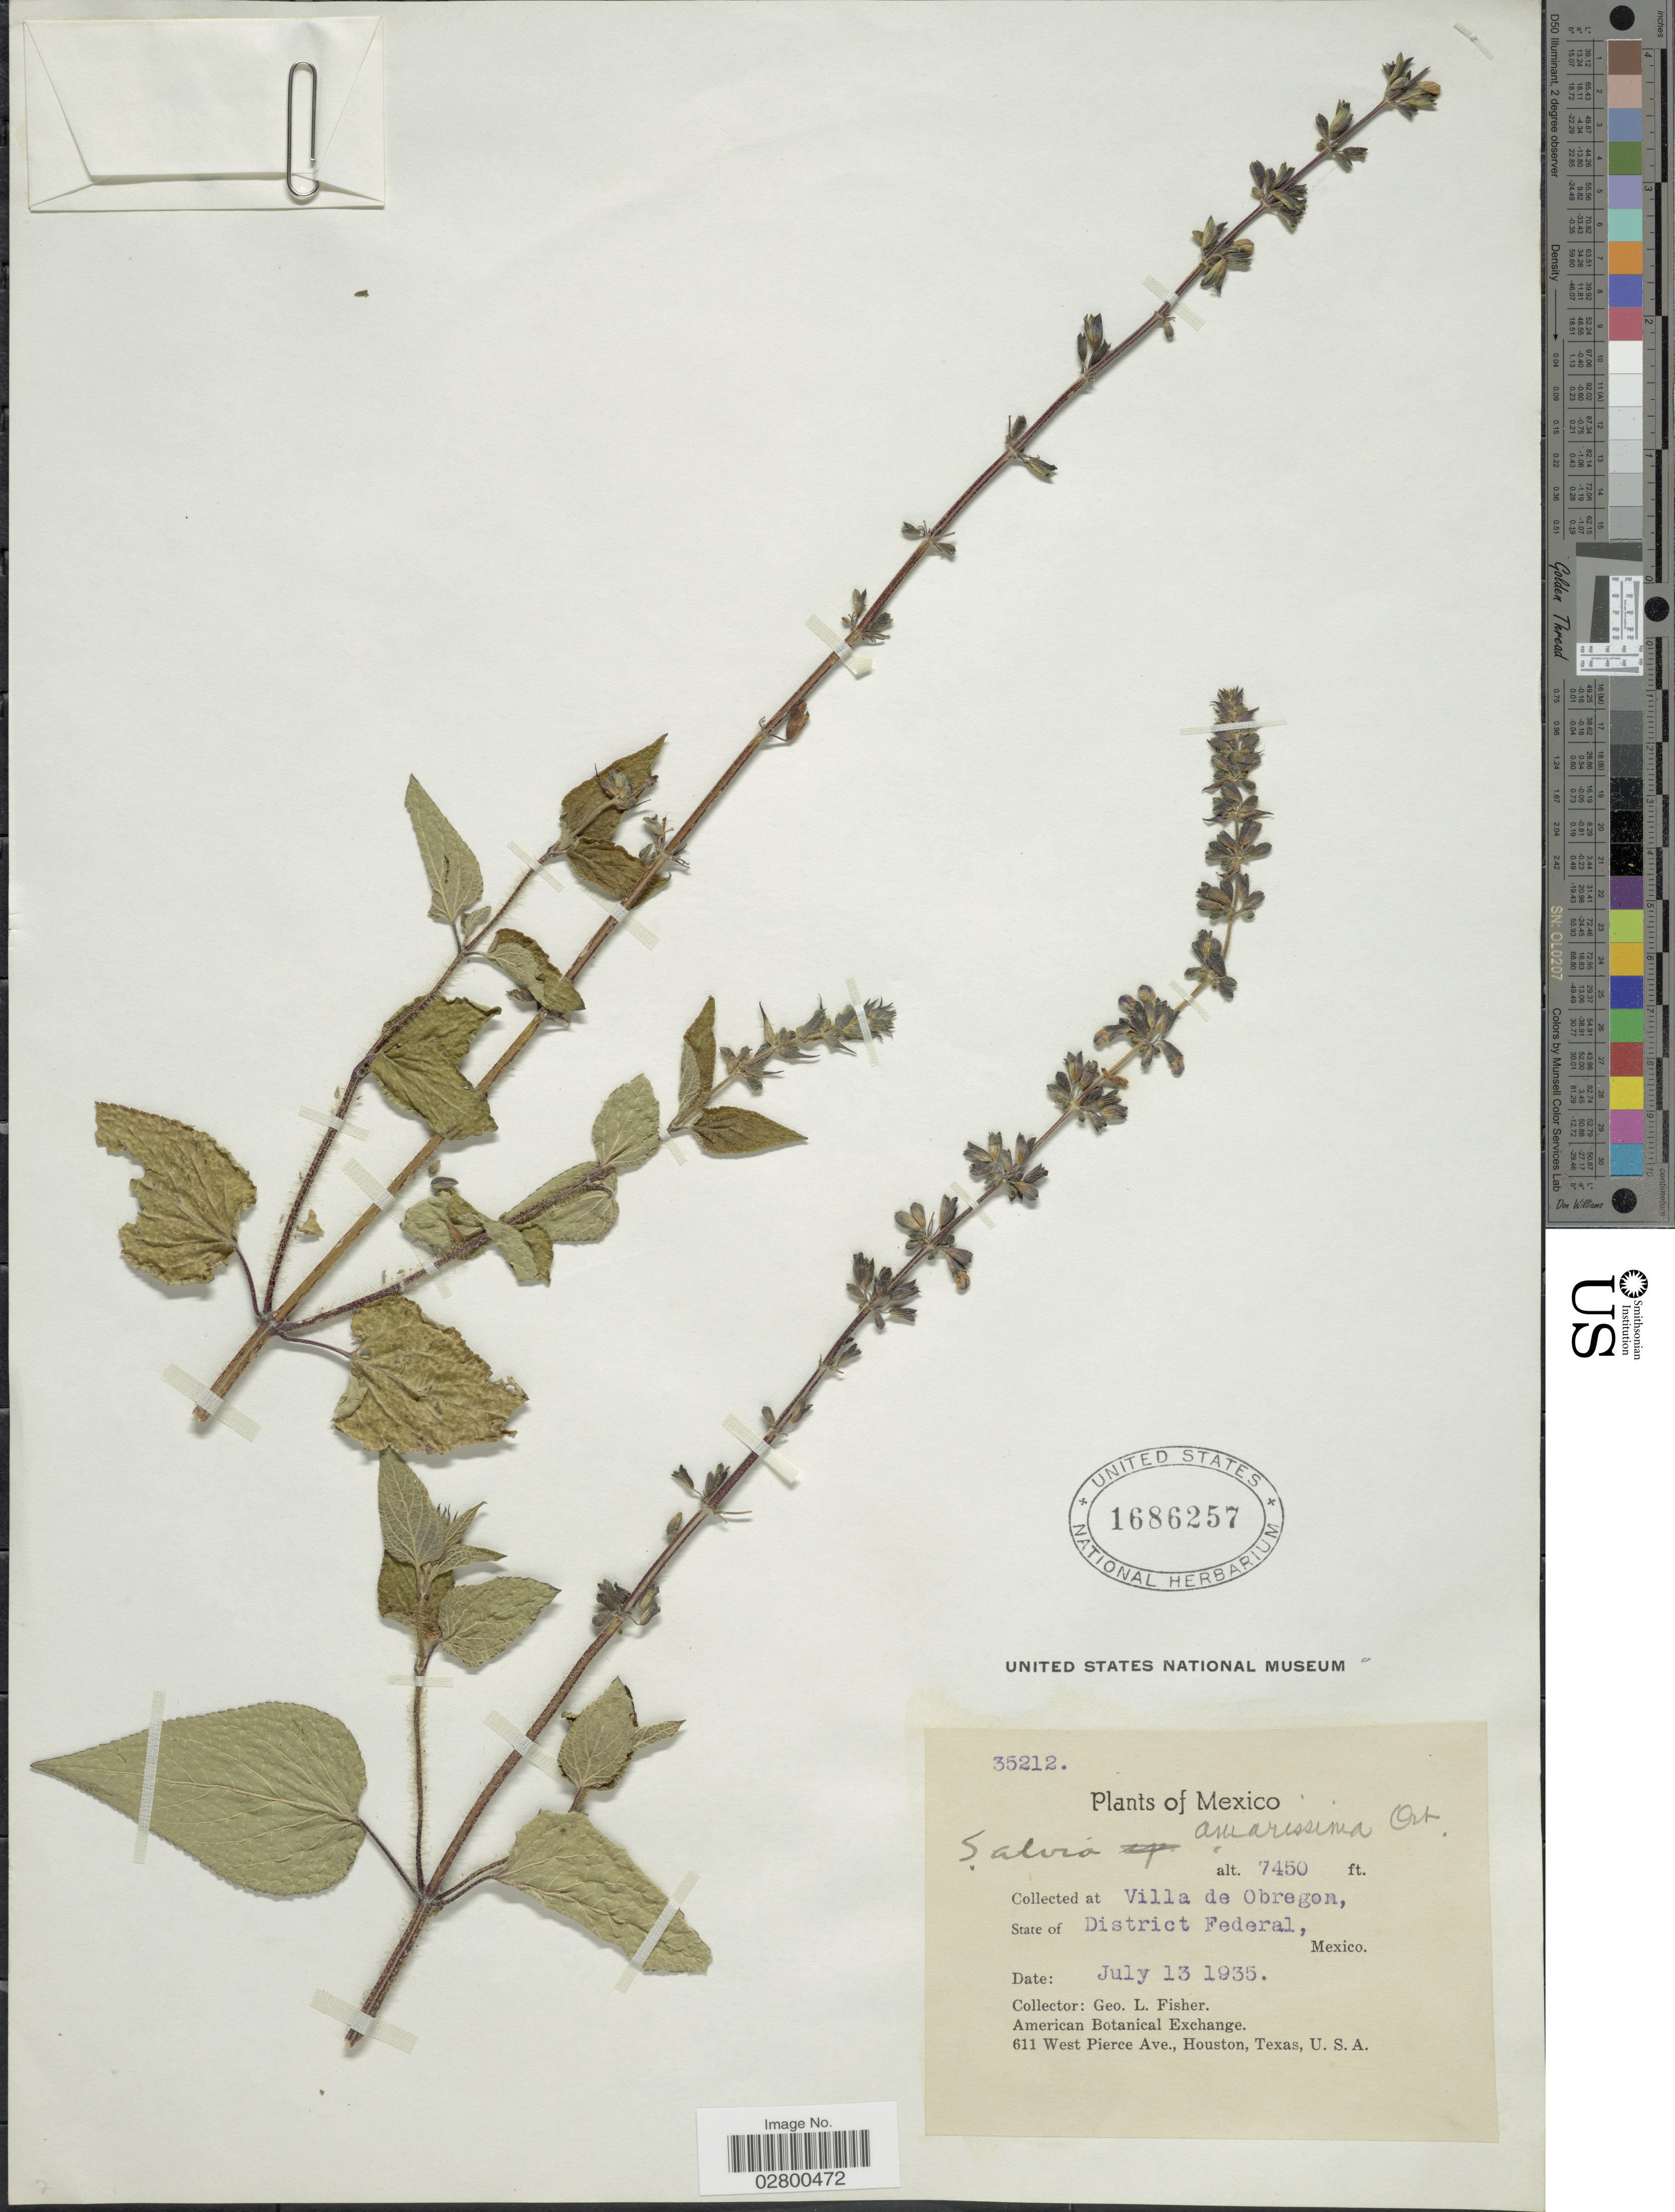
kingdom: Plantae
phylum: Tracheophyta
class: Magnoliopsida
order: Lamiales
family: Lamiaceae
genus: Salvia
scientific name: Salvia amarissima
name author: Orteg.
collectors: G. L. Fisher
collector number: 35212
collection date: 1935-07-13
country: Mexico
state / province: Distrito Federal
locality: Villa de Obregon.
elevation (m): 2271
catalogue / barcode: US 1686257